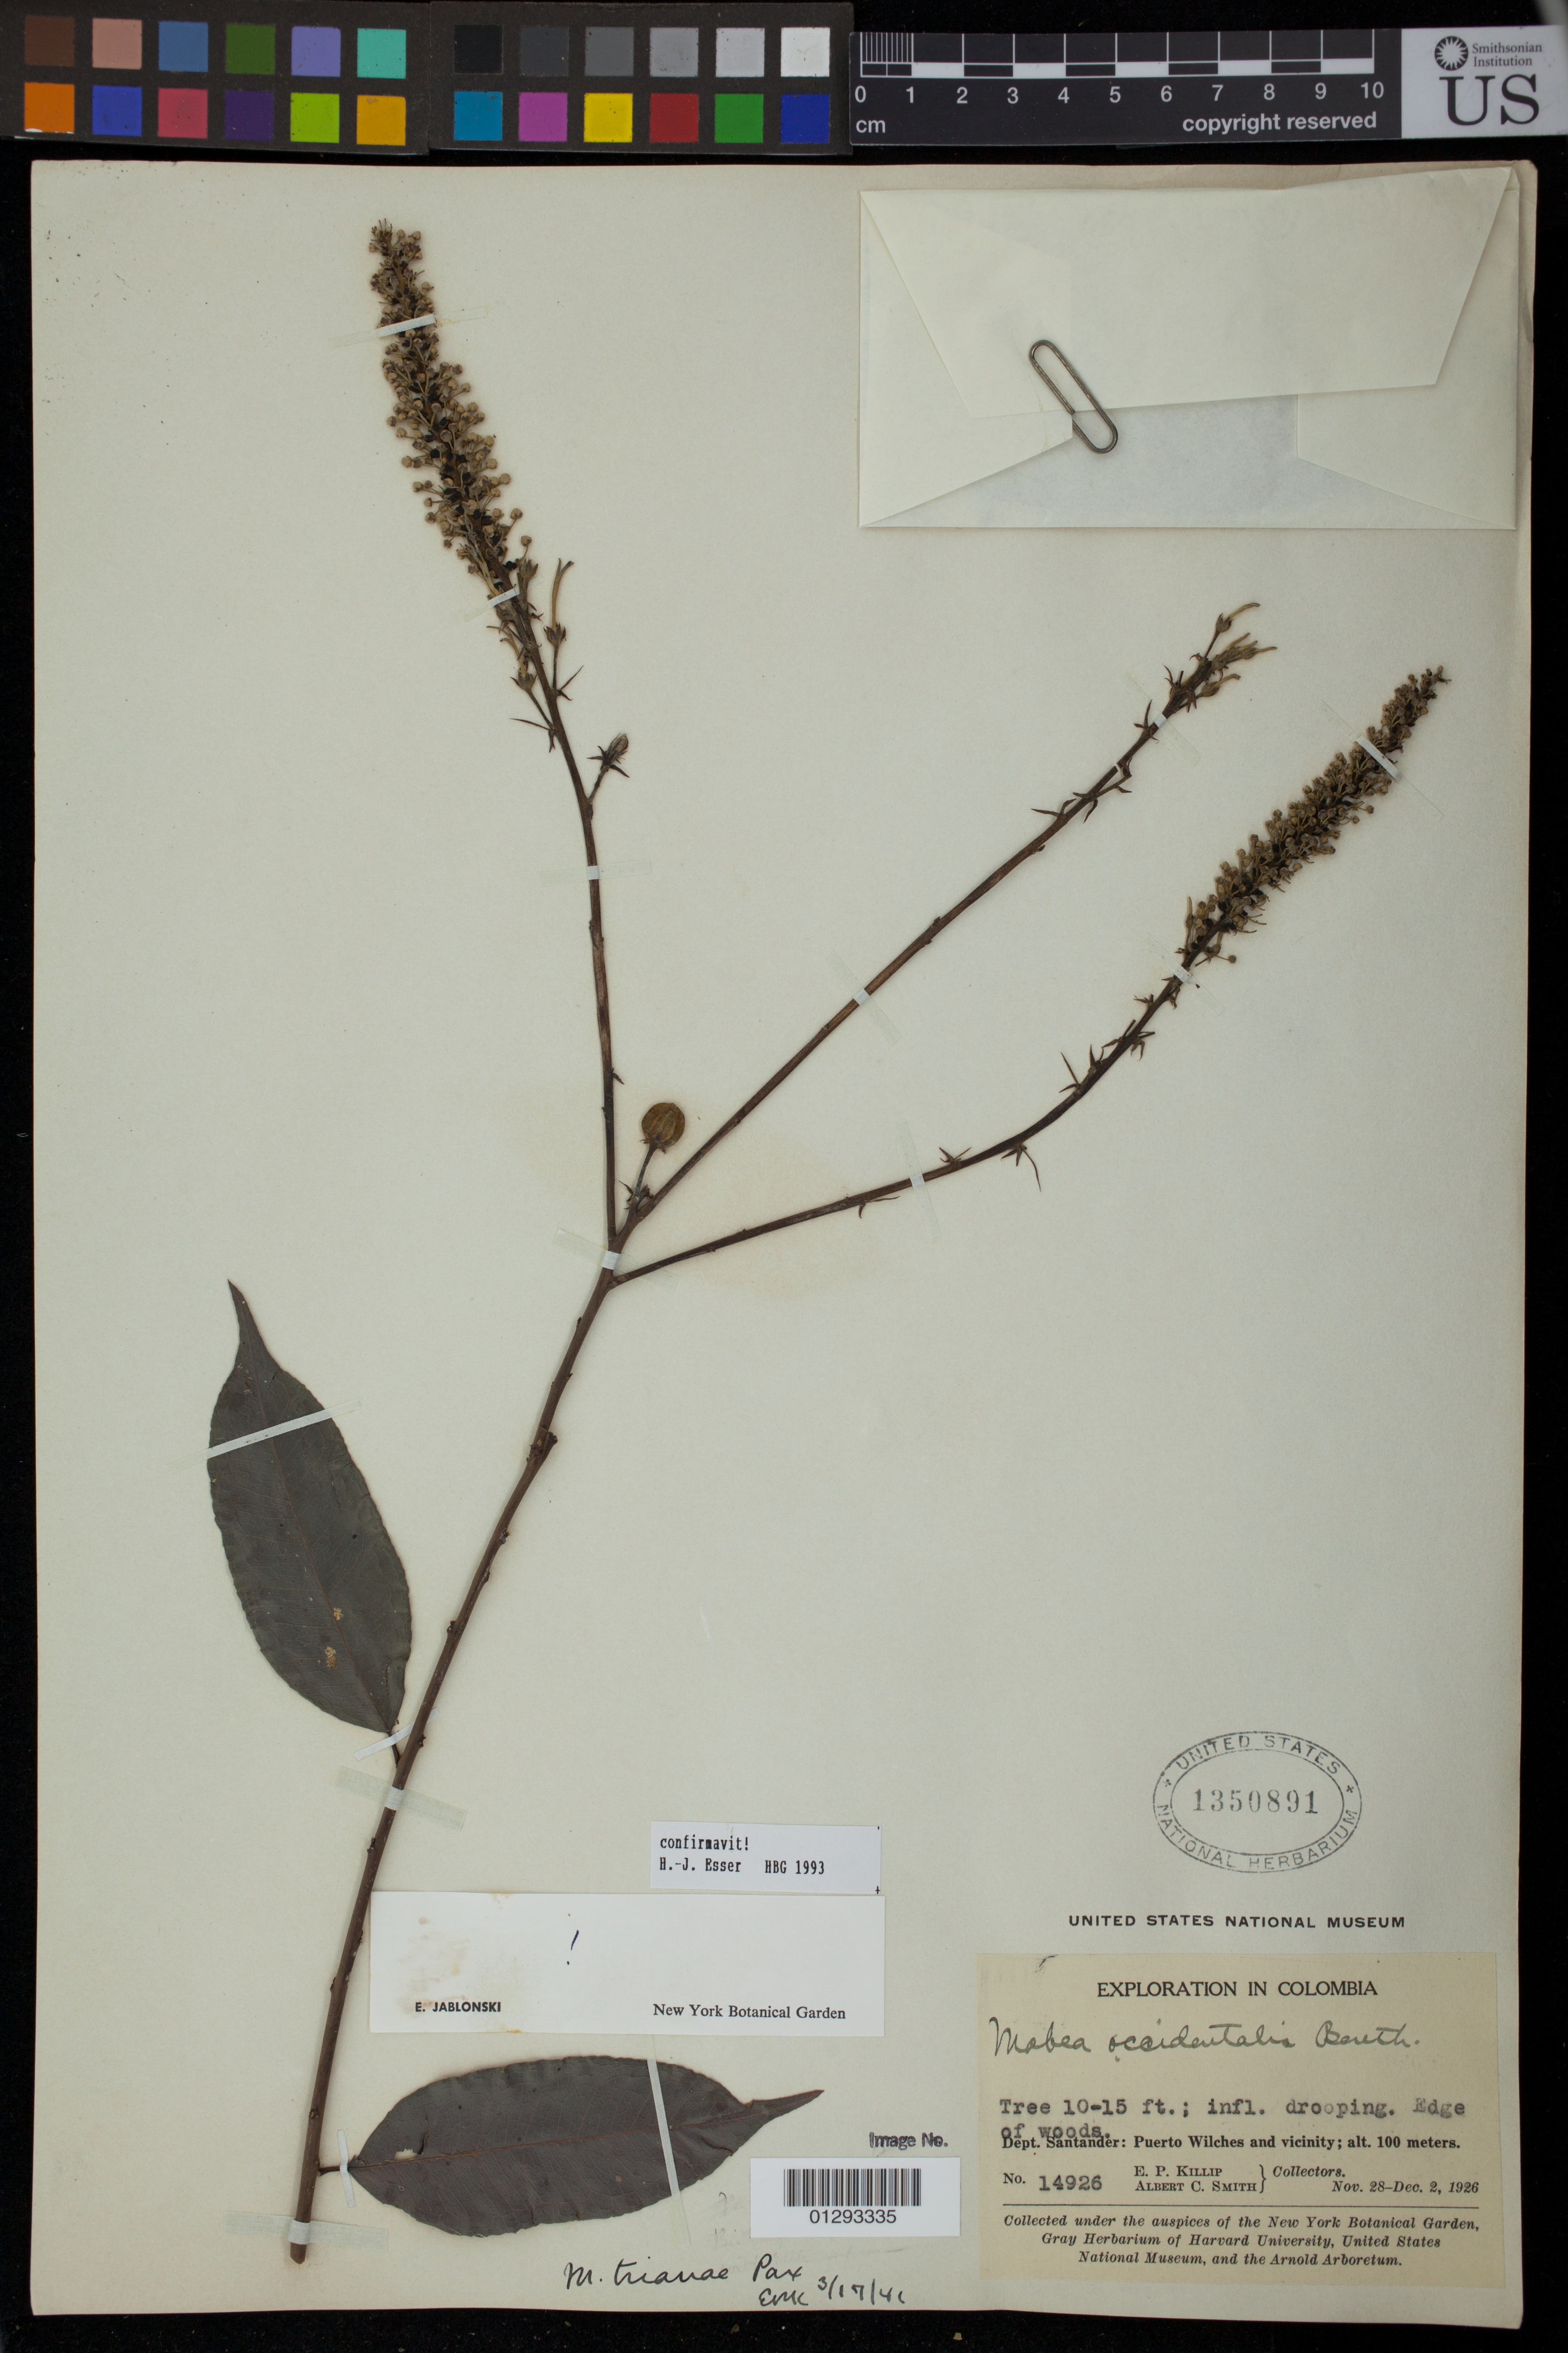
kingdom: Plantae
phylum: Tracheophyta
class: Magnoliopsida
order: Malpighiales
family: Euphorbiaceae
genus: Mabea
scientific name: Mabea occidentalis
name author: Benth.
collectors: E. P. Killip & A. C. Smith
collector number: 14926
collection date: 1926-11-28/1926-12-02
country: Colombia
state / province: Santander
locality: Puerto Wilches and vicinity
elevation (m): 100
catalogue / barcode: US 1350891